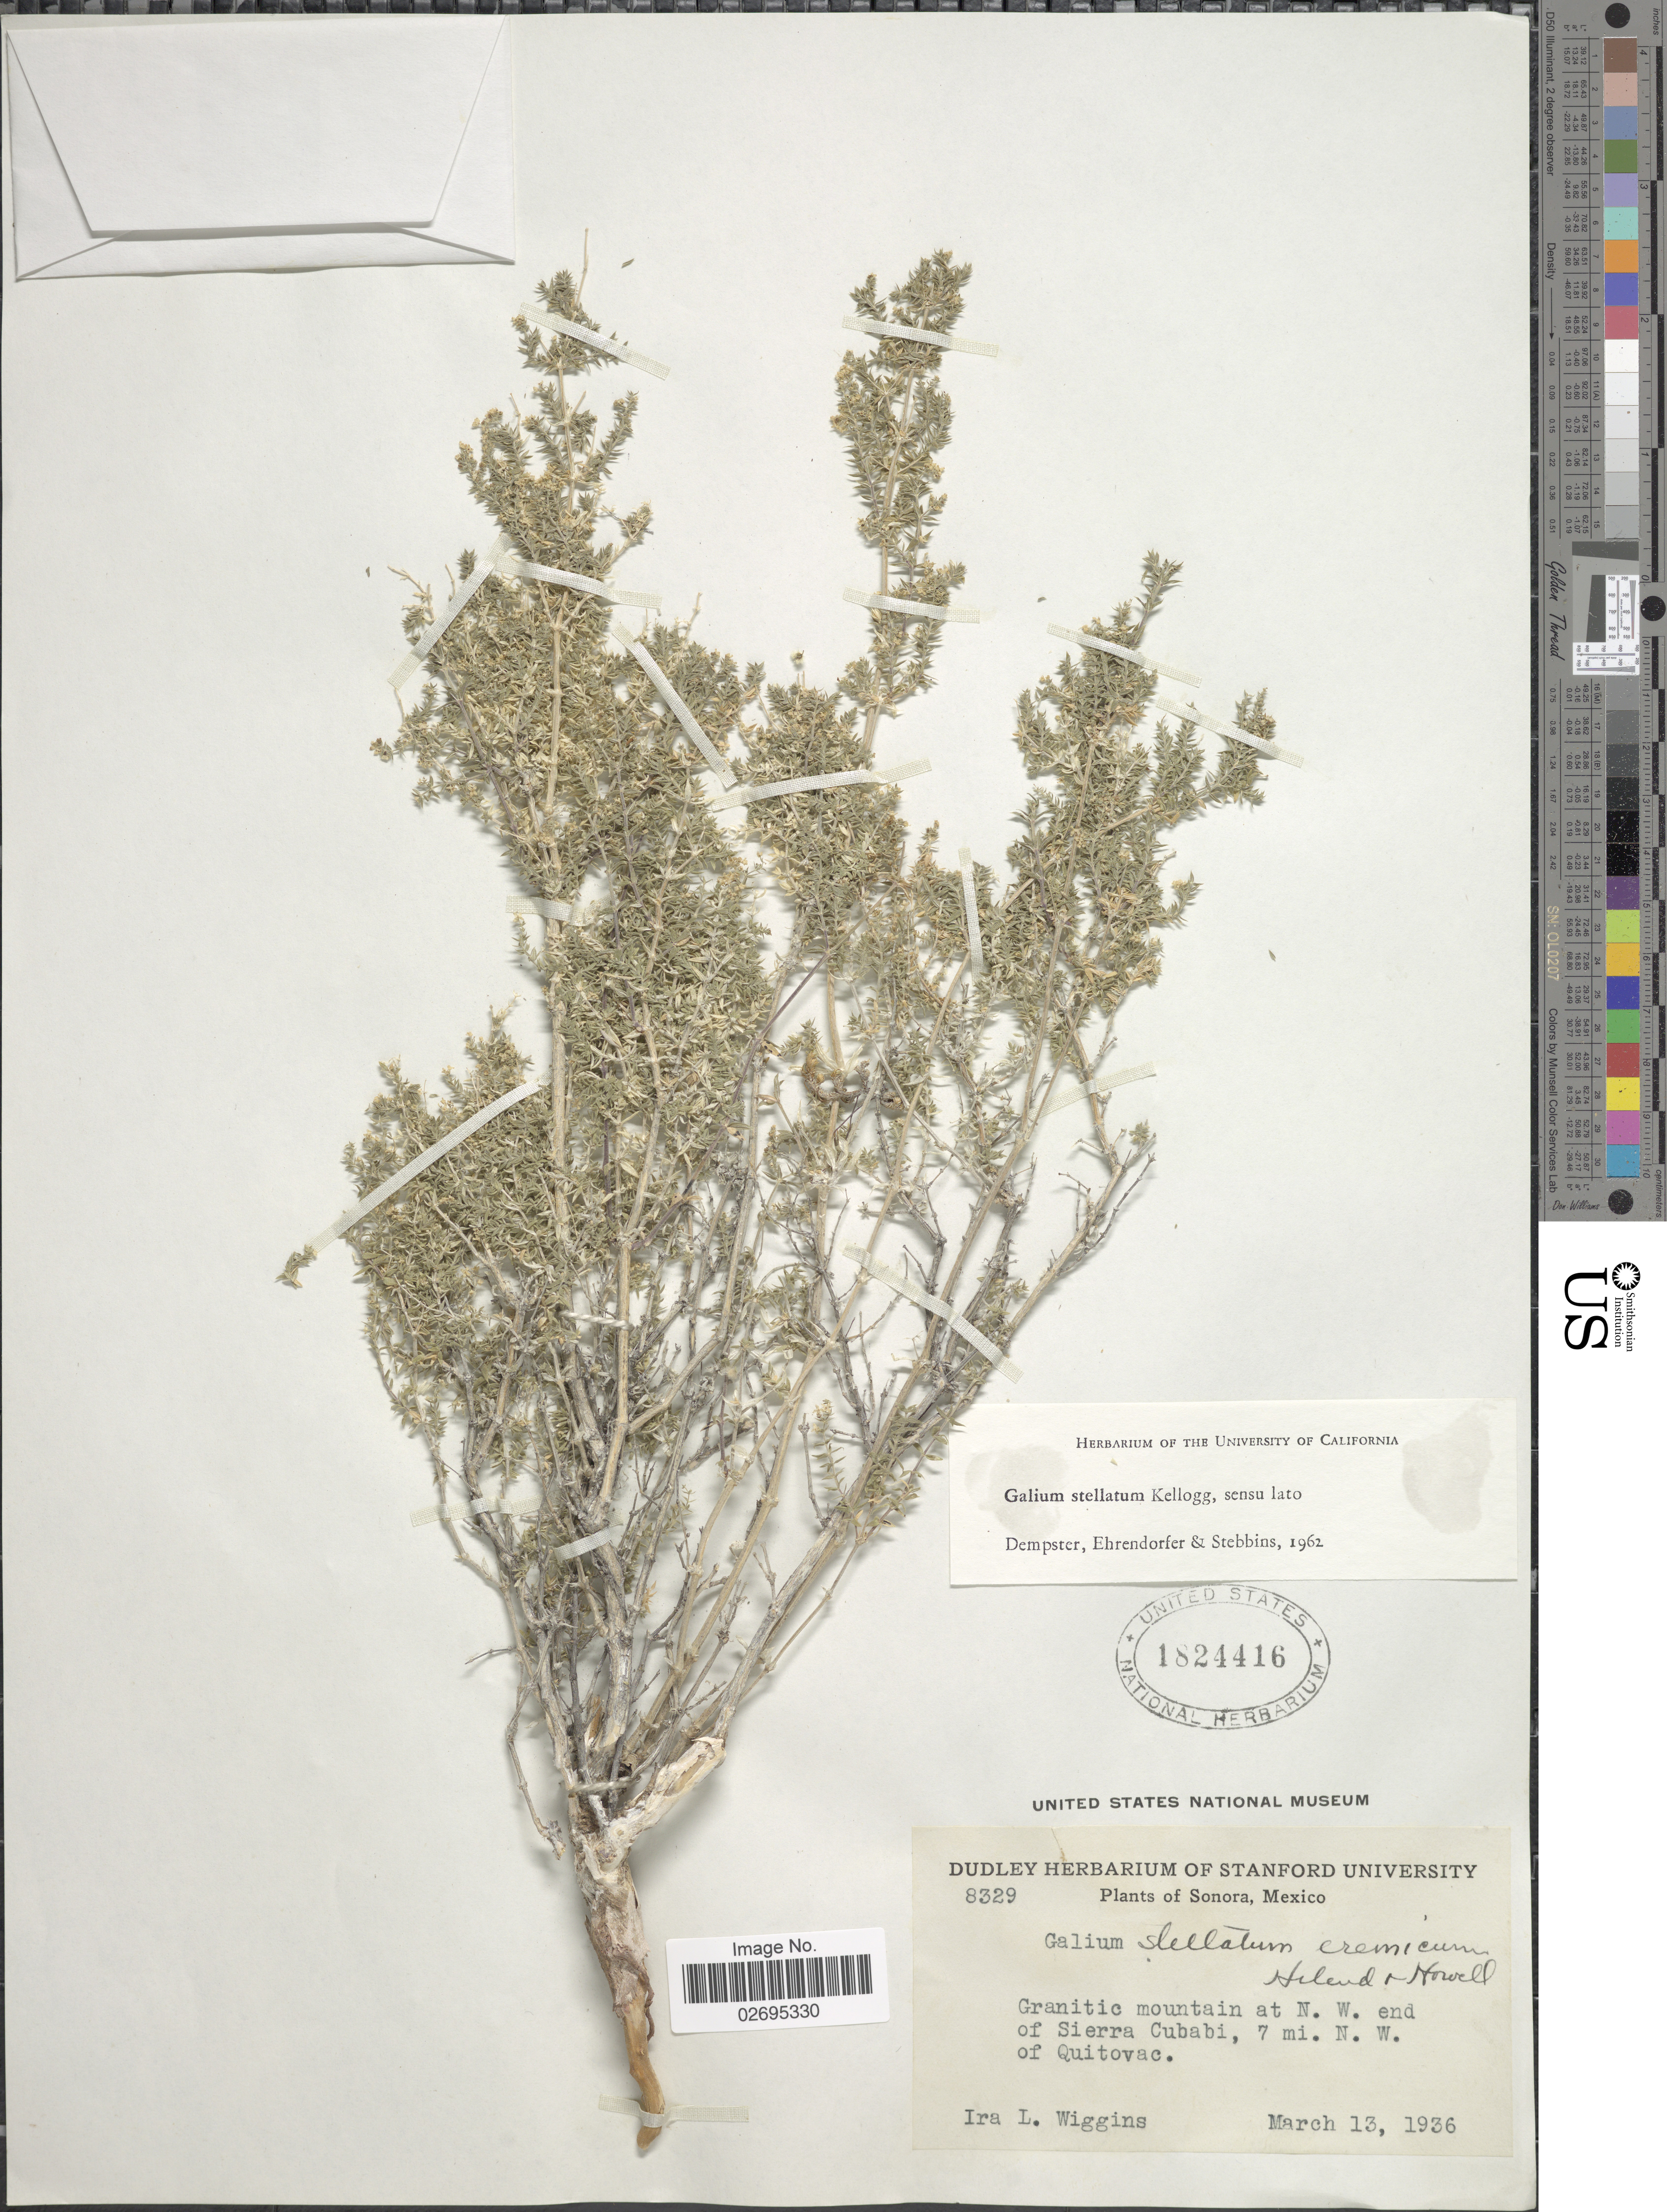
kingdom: Plantae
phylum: Tracheophyta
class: Magnoliopsida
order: Gentianales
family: Rubiaceae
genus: Galium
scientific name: Galium stellatum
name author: Kellogg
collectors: I. L. Wiggins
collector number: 8329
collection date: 1936-03-13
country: Mexico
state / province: Sonora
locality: Granitic mountain at N.W. end of Sierra Cubabi, 7 mi N.W. of Quitovac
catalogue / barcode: US 1824416